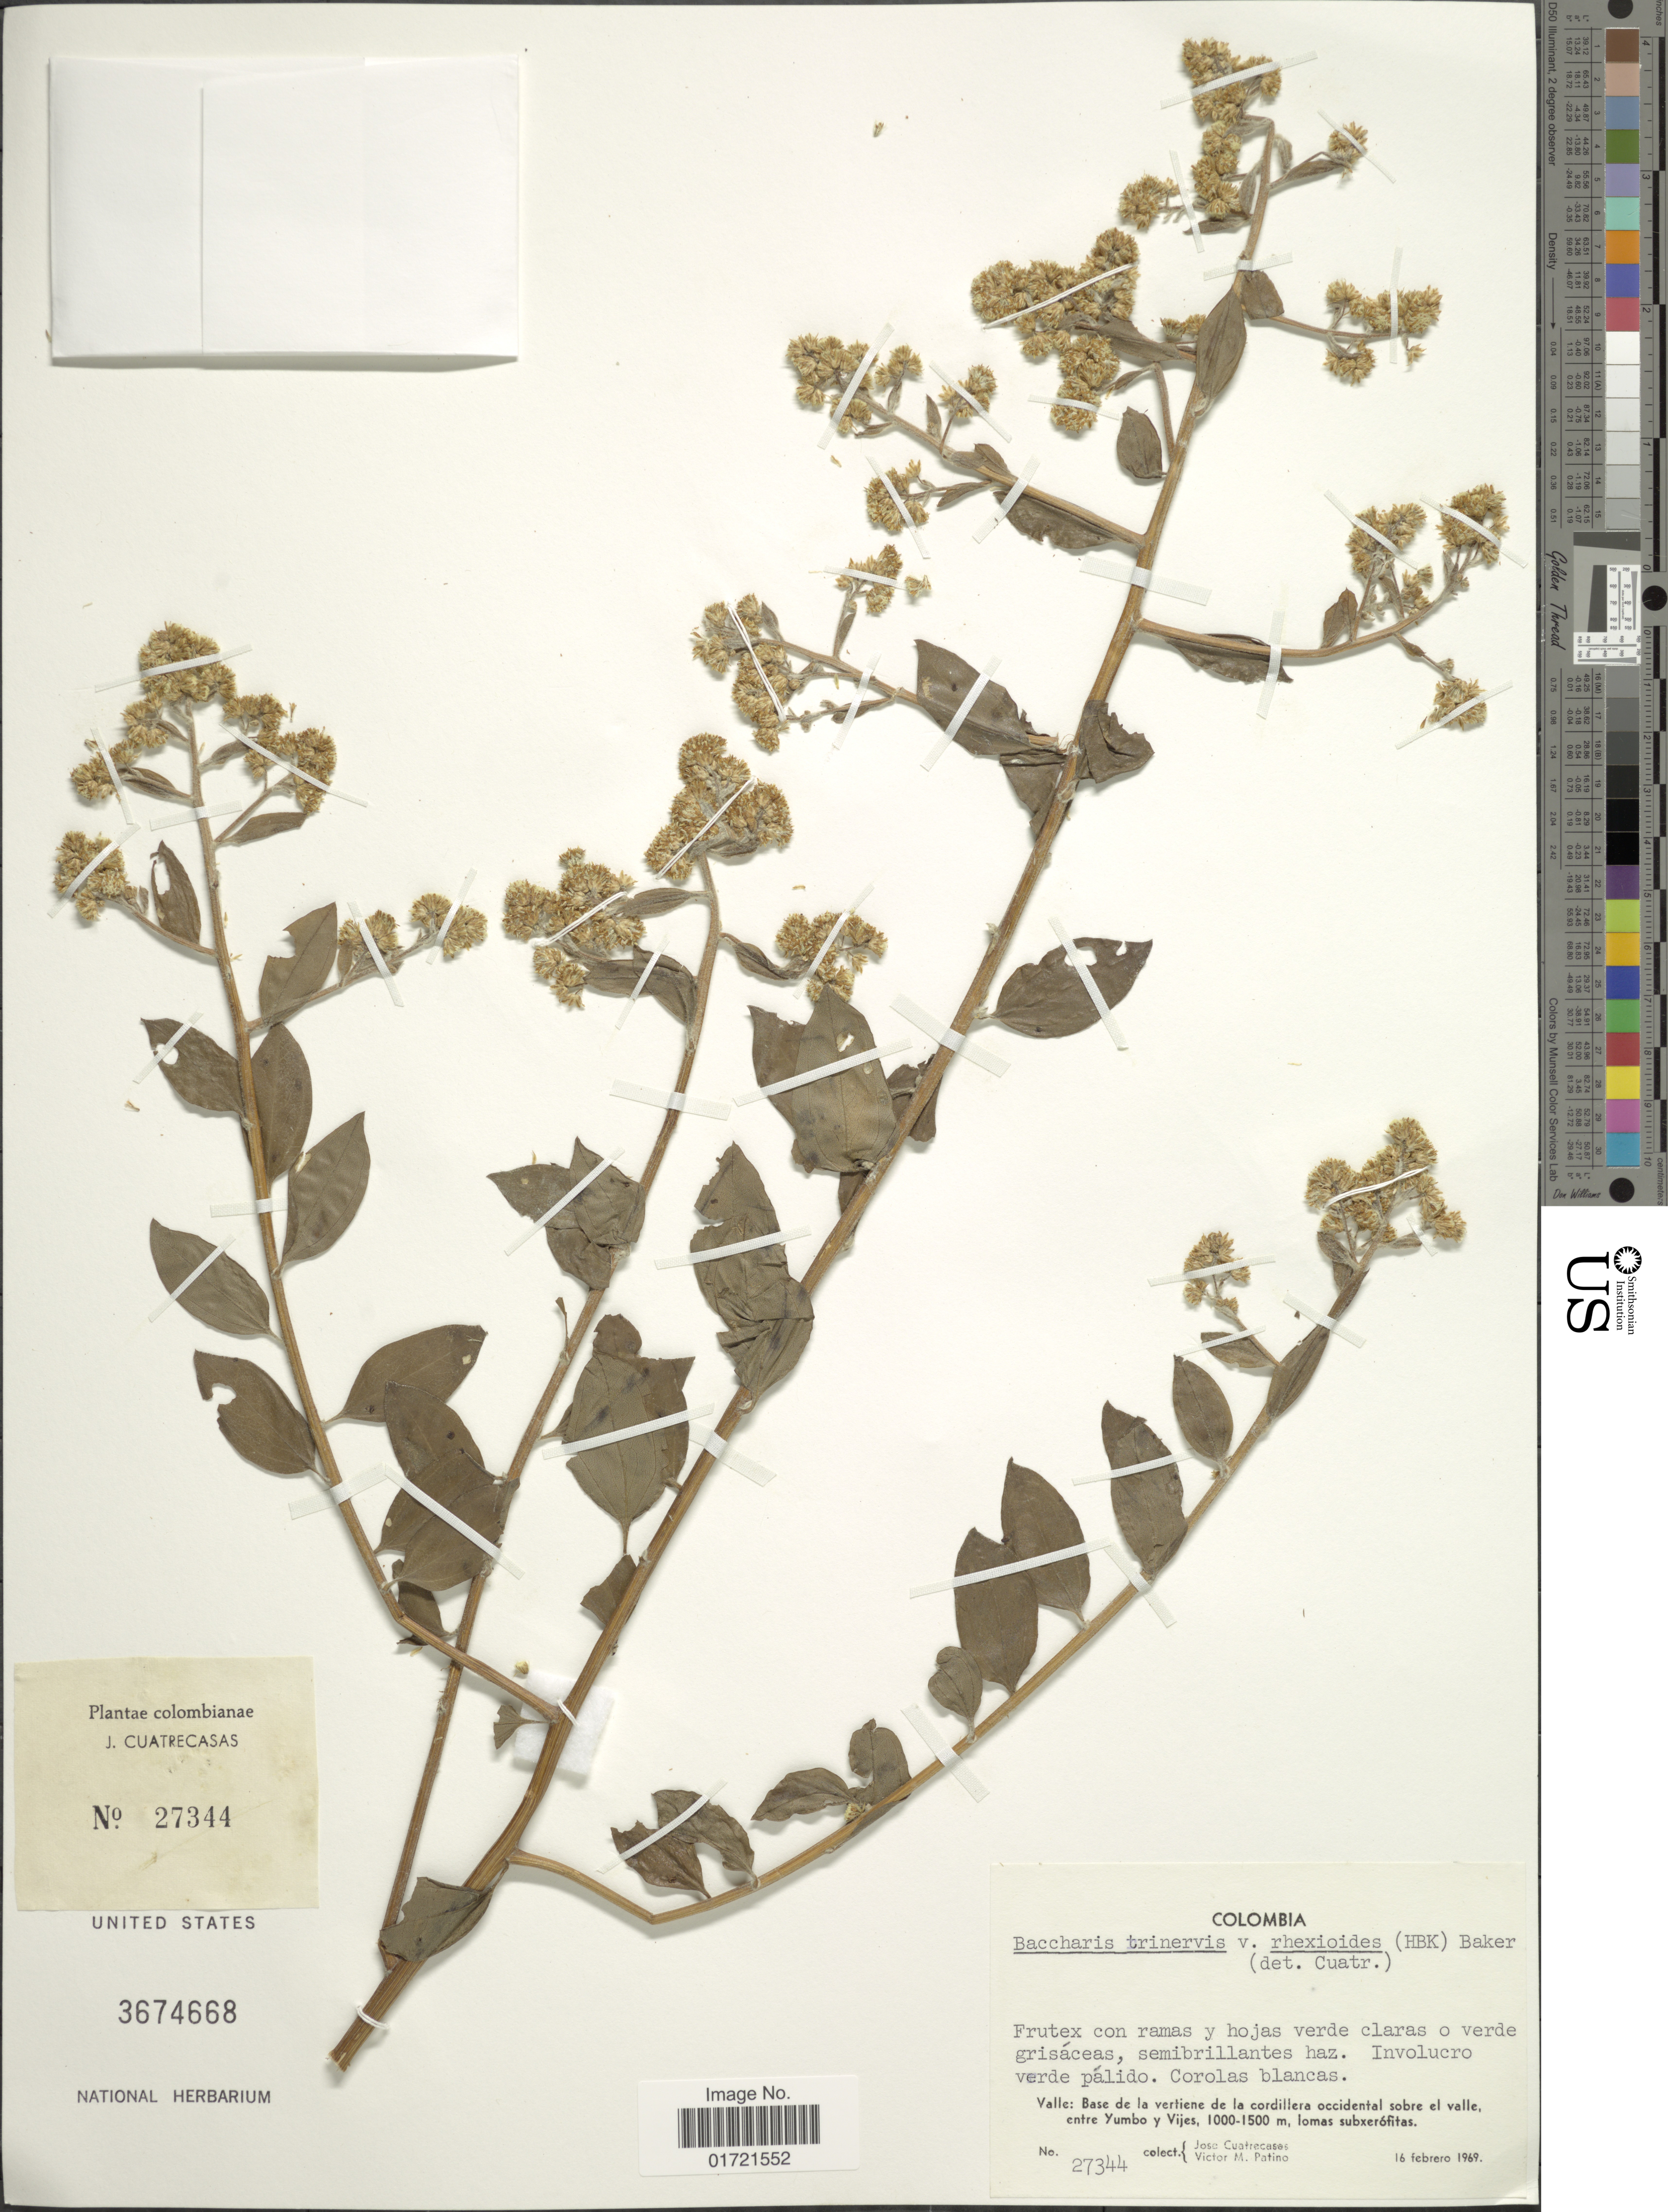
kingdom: Plantae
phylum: Tracheophyta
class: Magnoliopsida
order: Asterales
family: Asteraceae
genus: Baccharis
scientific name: Baccharis trinervis var. rhexioides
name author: (Kunth) Baker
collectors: J. Cuatrecasas & V. M. Patiño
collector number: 27344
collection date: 1969-02-16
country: Colombia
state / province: Valle del Cauca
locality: Valle: Base de la vertiente de la cordillera occidental sobre el valle, entre Yumbo y Vijes, lomas subxerofitas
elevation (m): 1000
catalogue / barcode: US 3674668